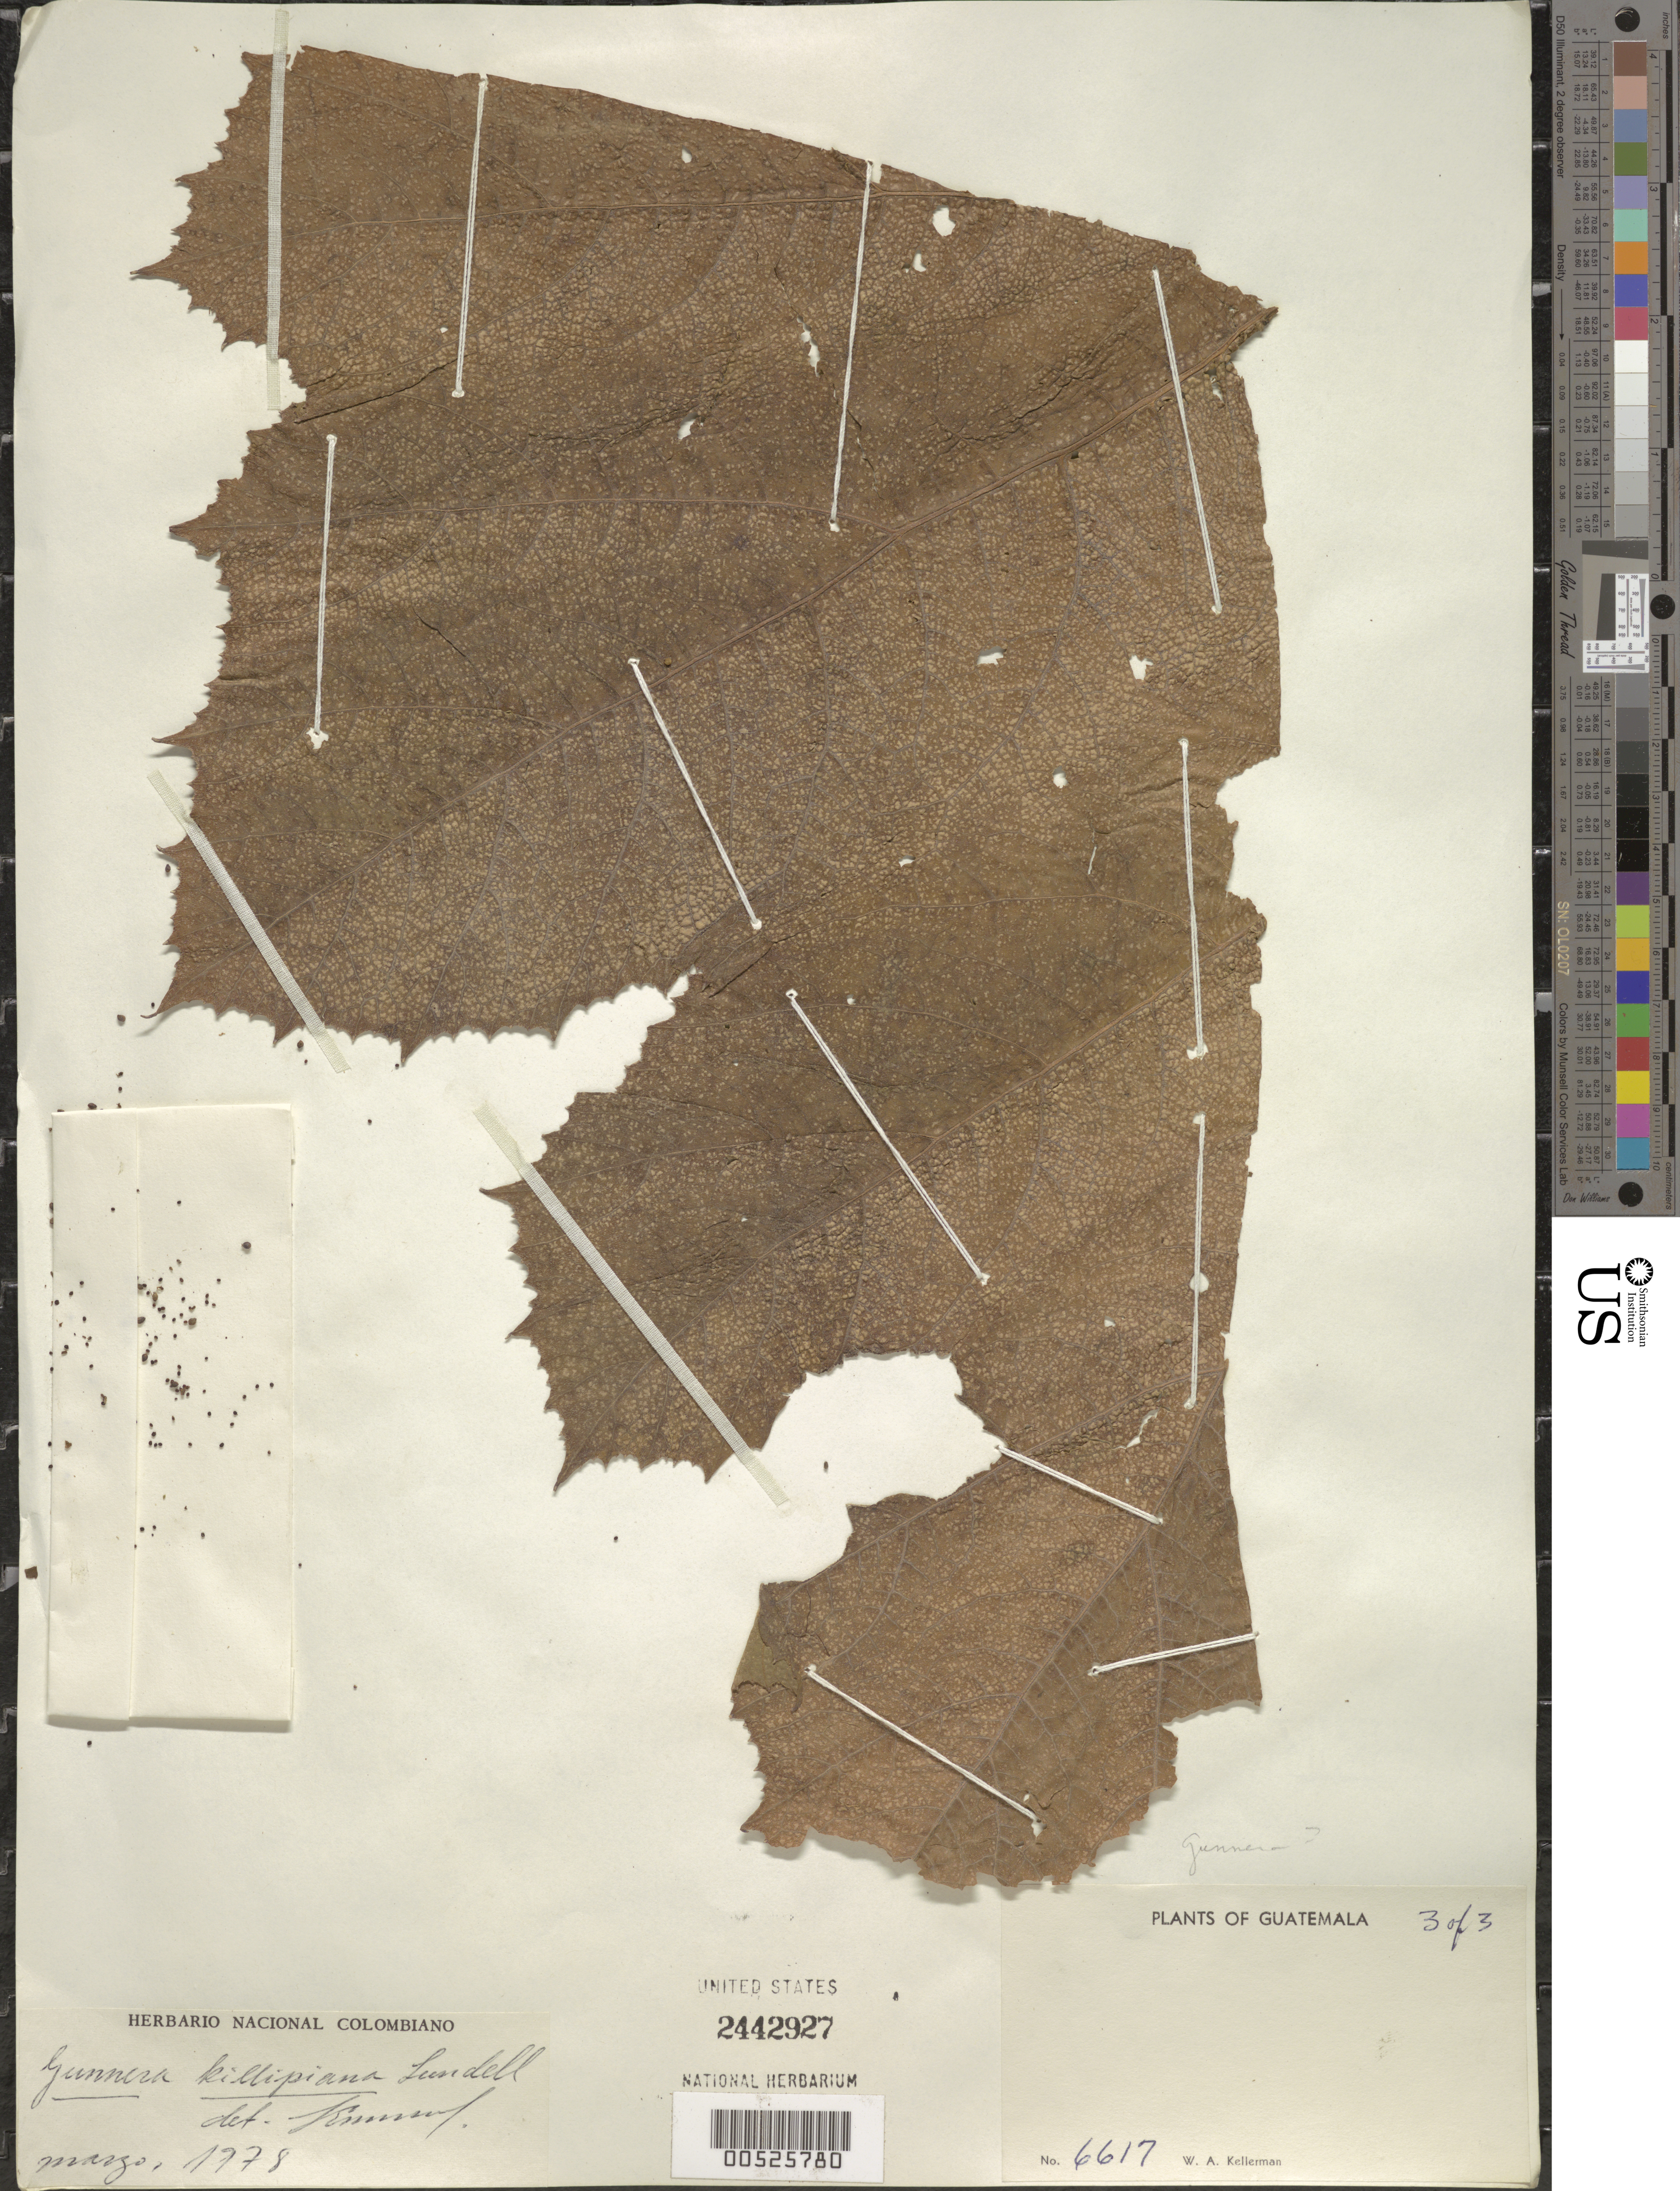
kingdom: Plantae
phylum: Tracheophyta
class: Magnoliopsida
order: Gunnerales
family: Gunneraceae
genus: Gunnera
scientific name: Gunnera killipiana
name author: Lundell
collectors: W. A. Kellerman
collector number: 6617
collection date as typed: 18 Jan 1907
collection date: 1907-01-18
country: Guatemala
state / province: Quetzaltenango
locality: Volcano Santa Maria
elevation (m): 1066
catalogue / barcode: US 2442927